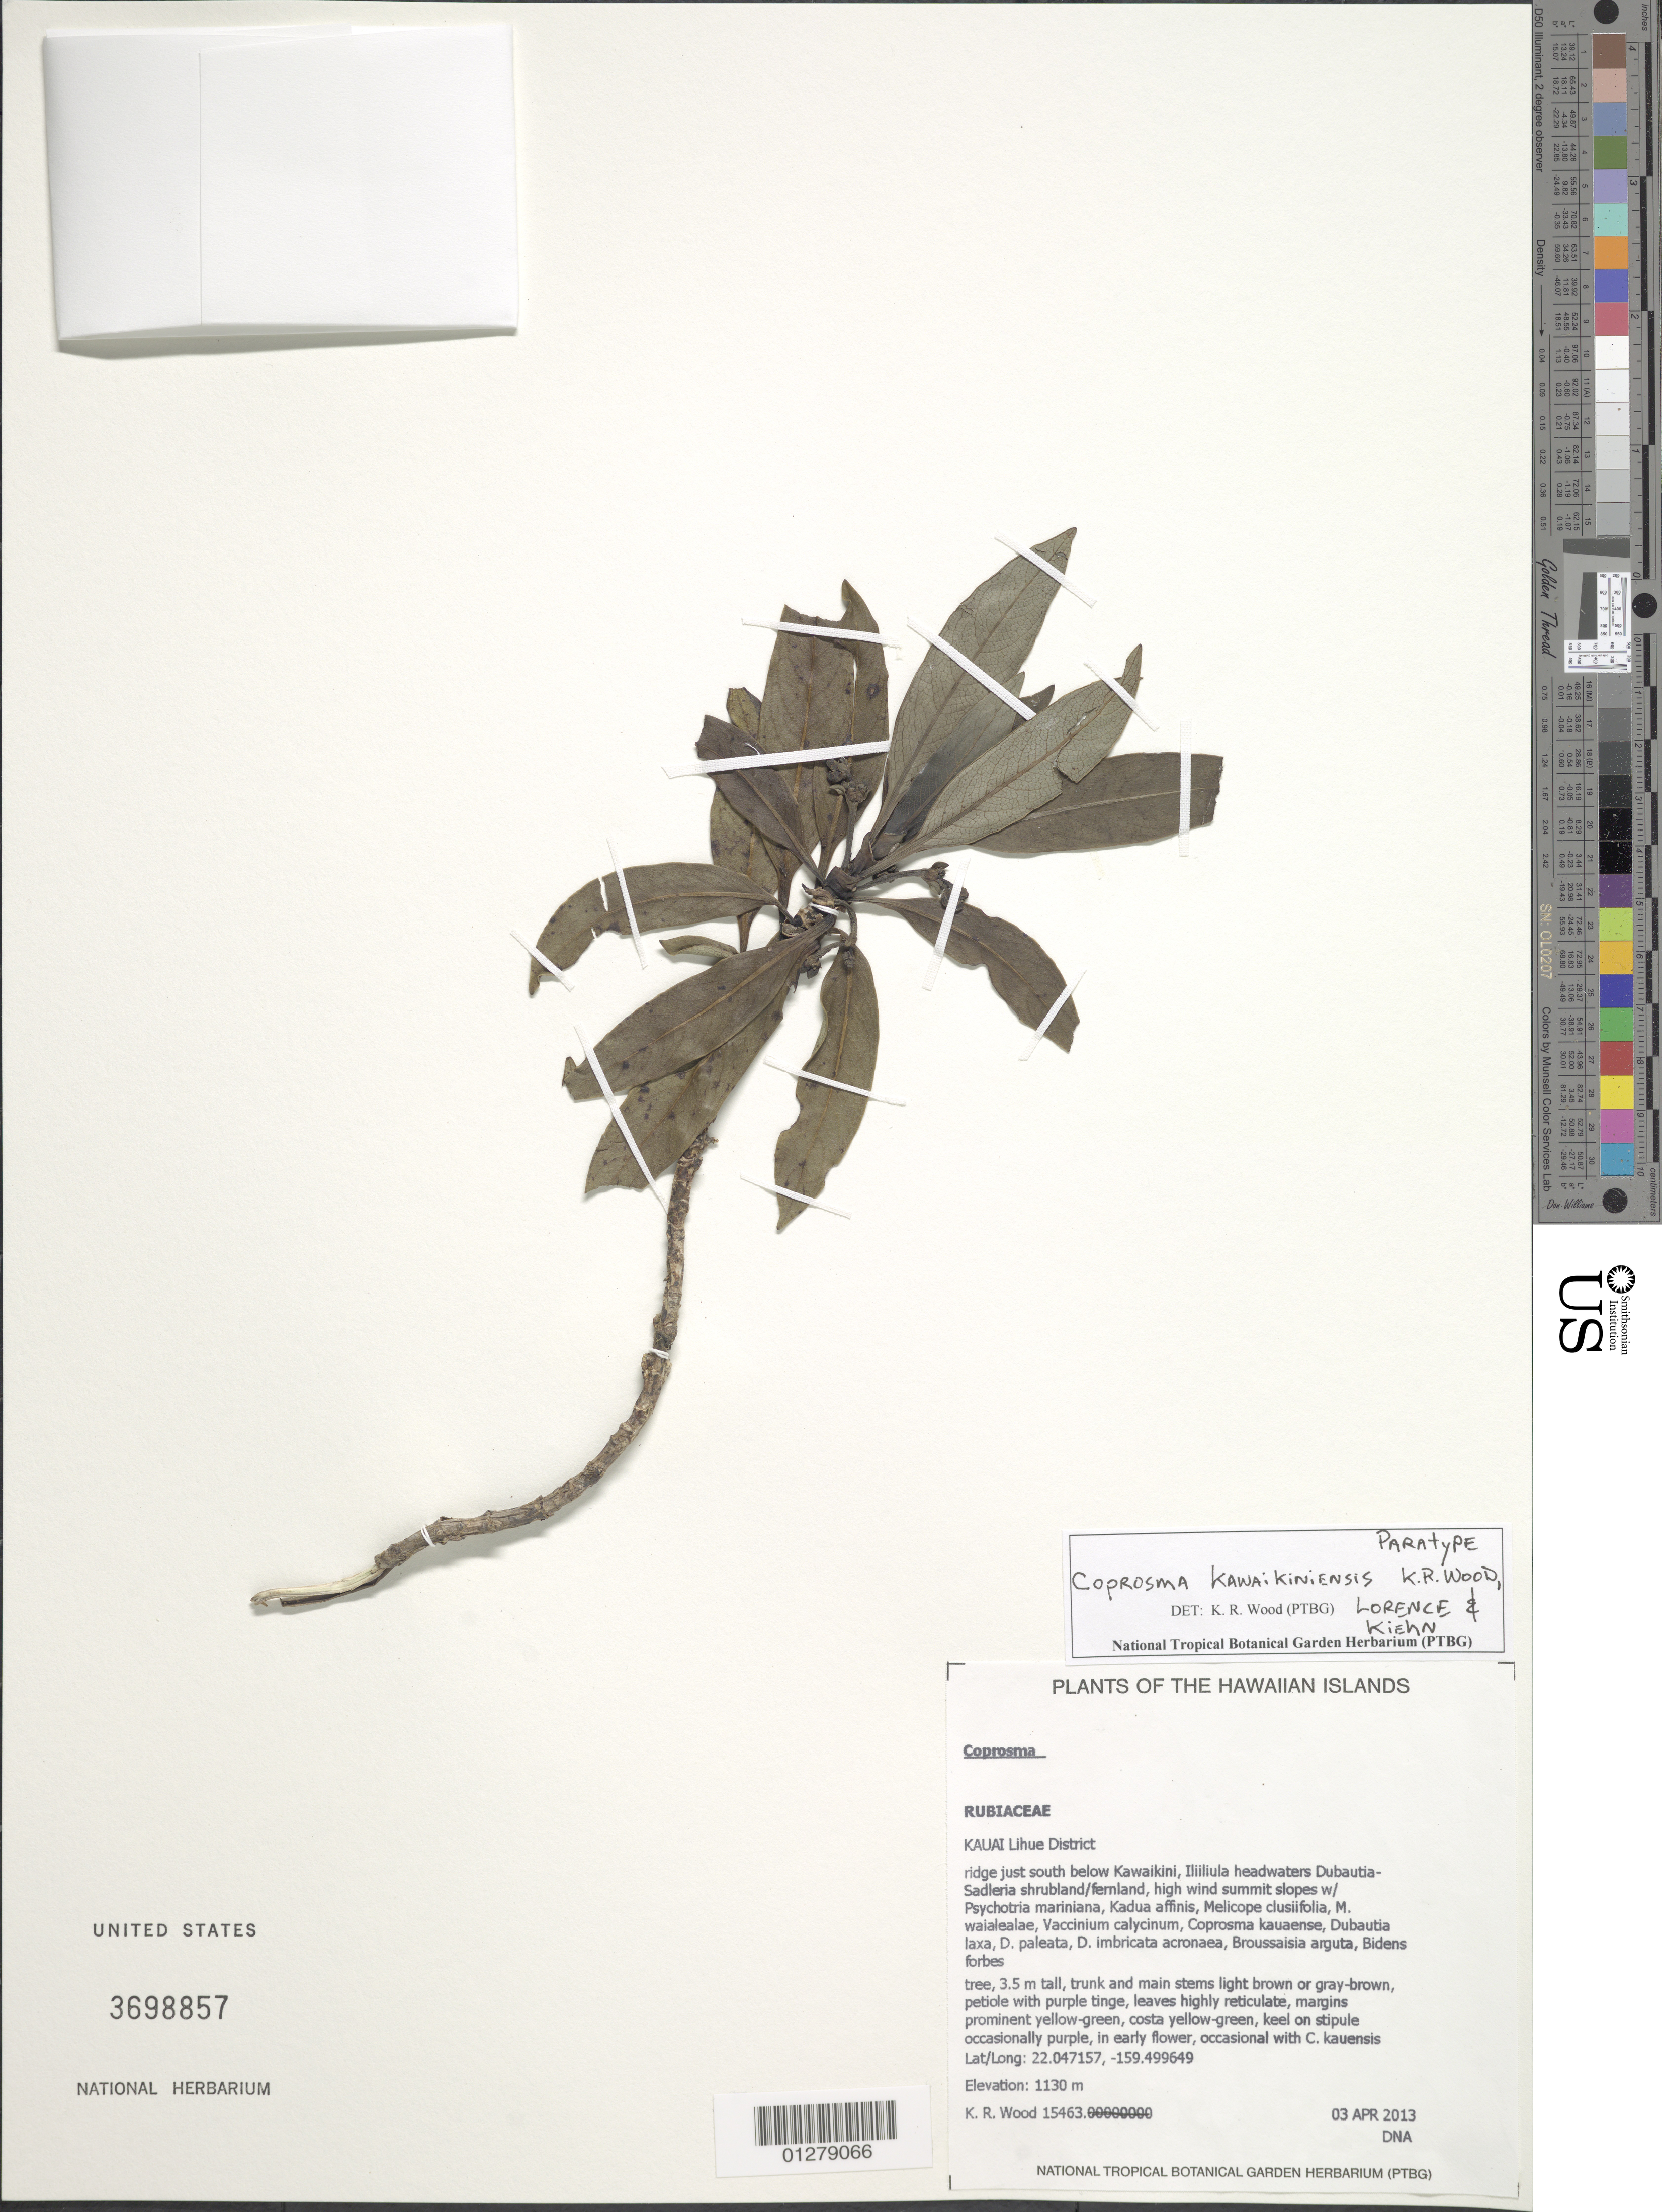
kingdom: Plantae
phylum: Tracheophyta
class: Magnoliopsida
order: Gentianales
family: Rubiaceae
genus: Coprosma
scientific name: Coprosma kawaikiniensis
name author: K.R. Wood et al.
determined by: Wood, Kenneth R.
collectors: K. R. Wood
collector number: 15463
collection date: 2013-04-03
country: United States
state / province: Hawaii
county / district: Kauai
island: Kaua'i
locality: Lihue District, ridge just south below Kawaikini, Iliilula headwaters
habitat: Shrubland/fernland, high wind summit slopes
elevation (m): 1130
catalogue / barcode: US 3698857